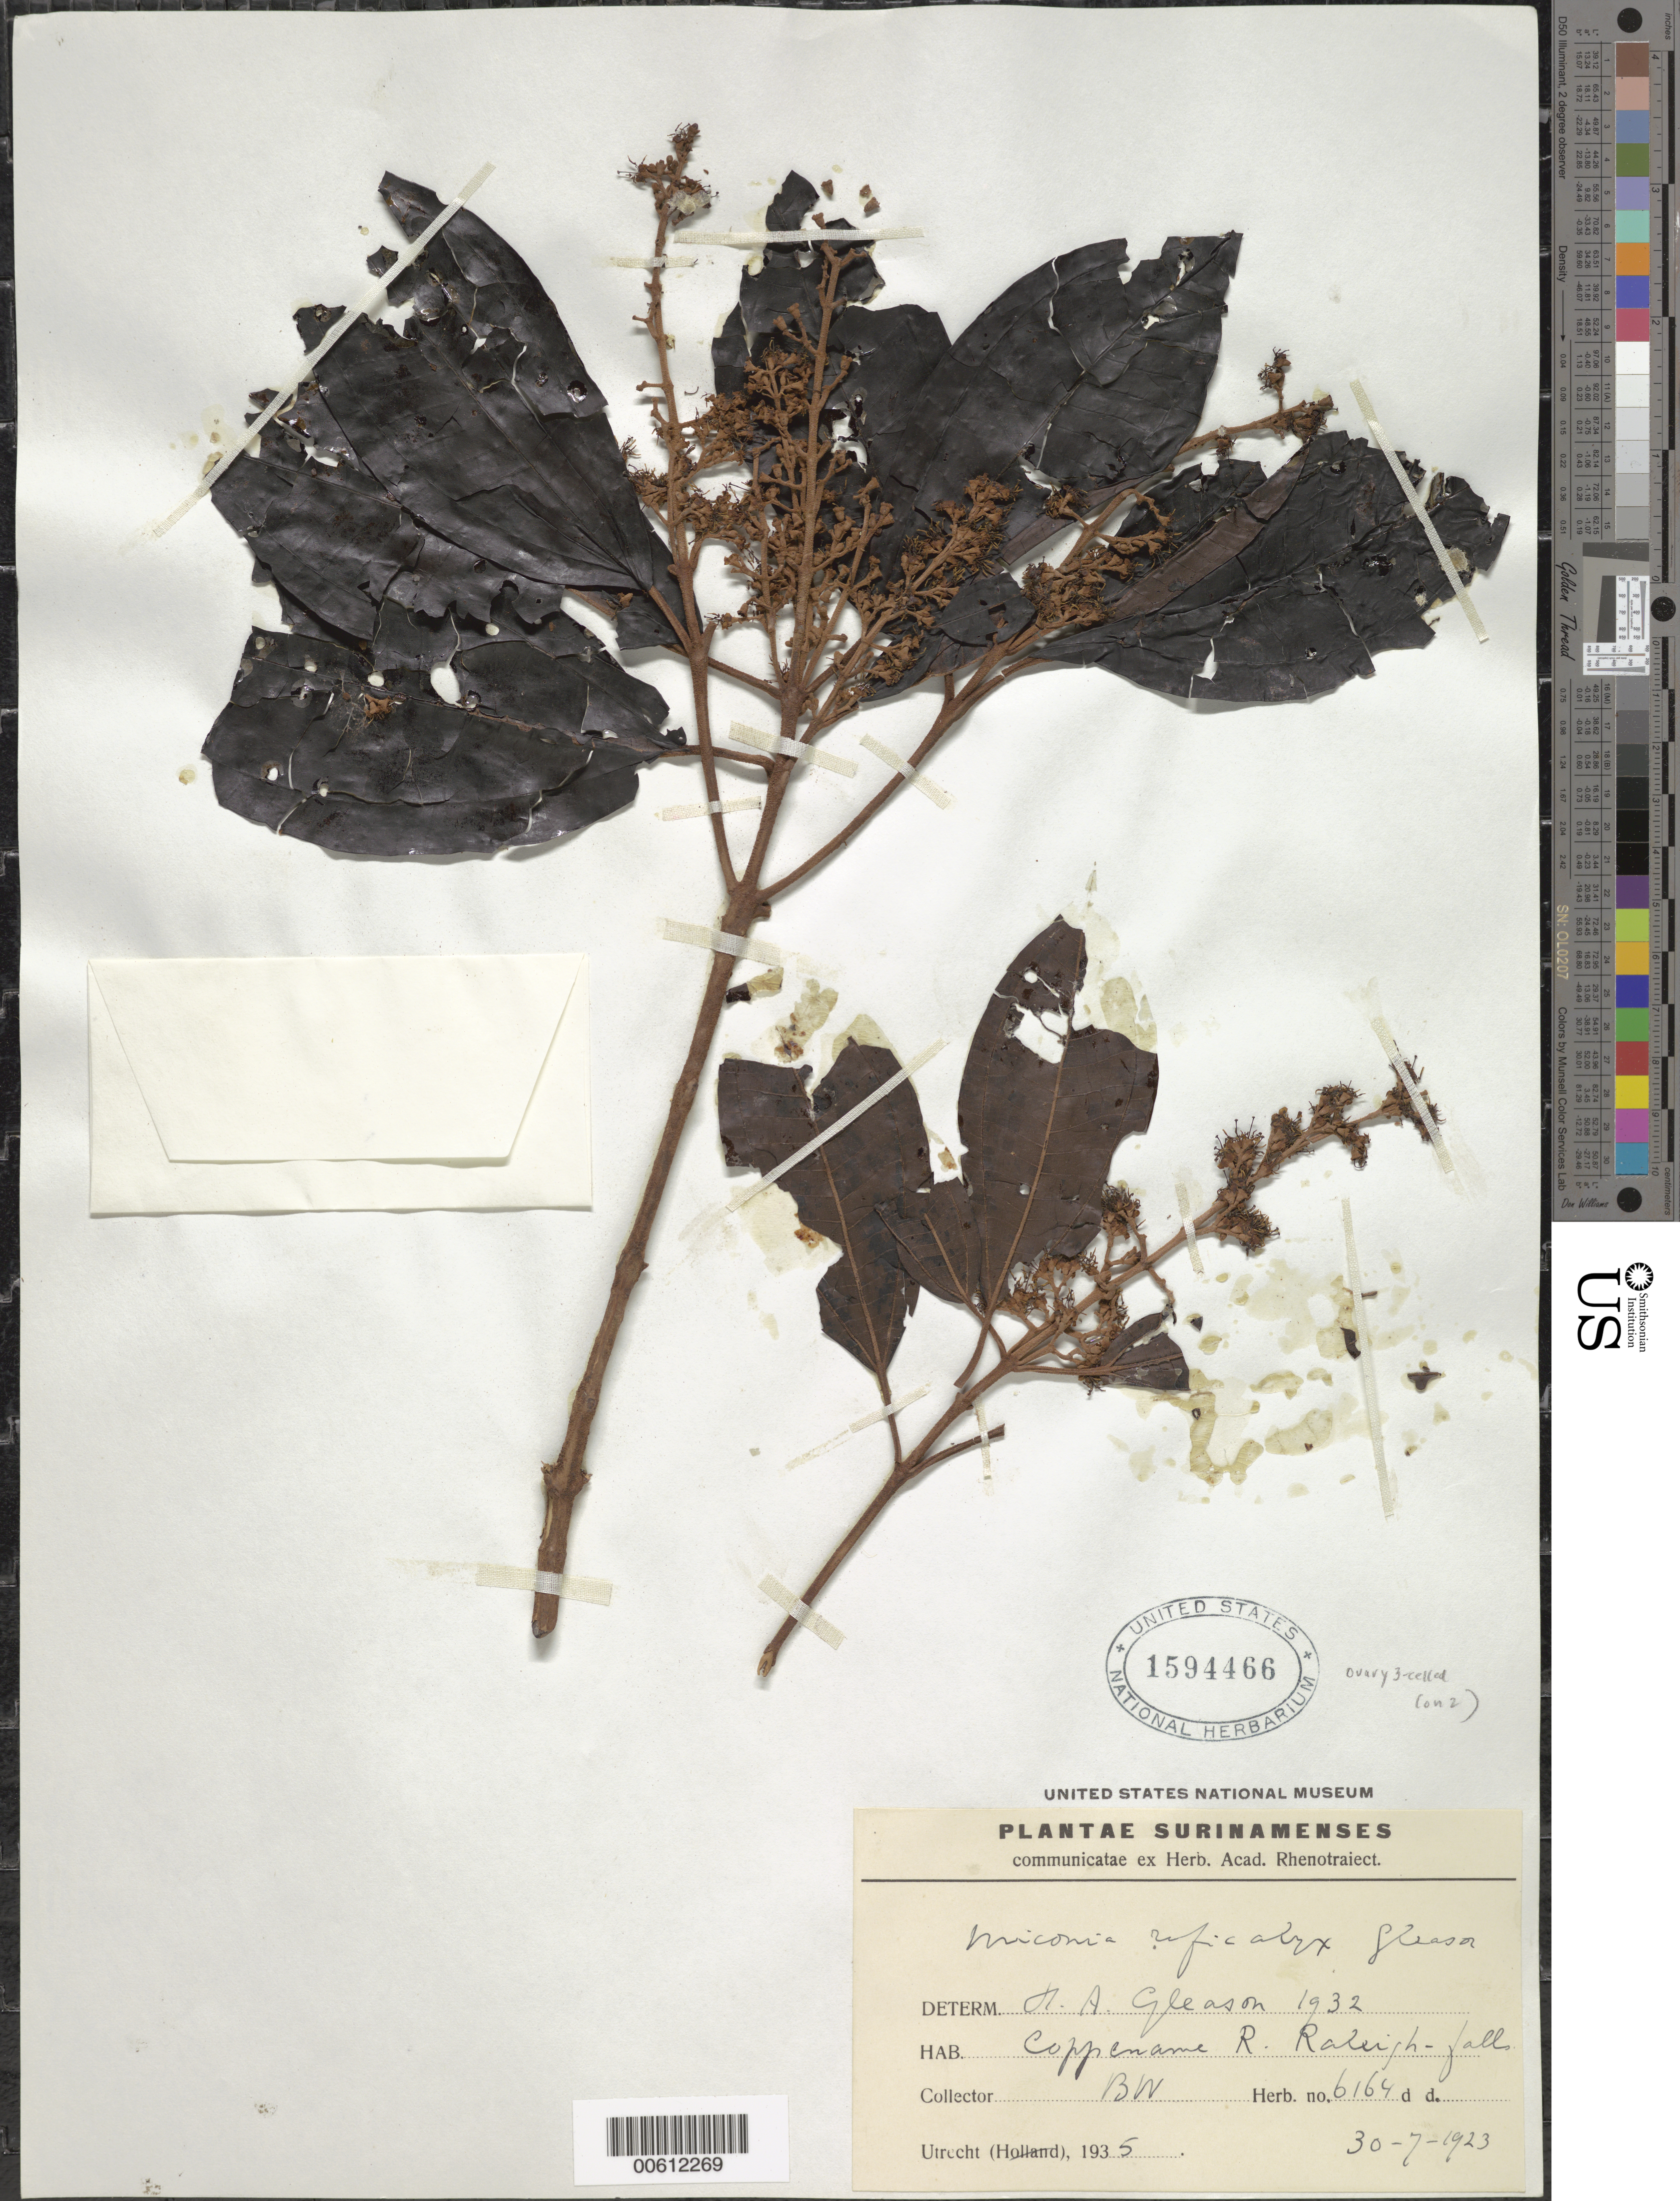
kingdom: Plantae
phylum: Tracheophyta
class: Magnoliopsida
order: Myrtales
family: Melastomataceae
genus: Miconia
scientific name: Miconia ruficalyx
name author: Gleason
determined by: Gleason, H. A.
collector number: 6164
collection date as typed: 30-Jul-23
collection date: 1923-07-30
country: Suriname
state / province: Saramacca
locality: Coppename R., near Raleigh Falls, Voltzberg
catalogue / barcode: US 1594466